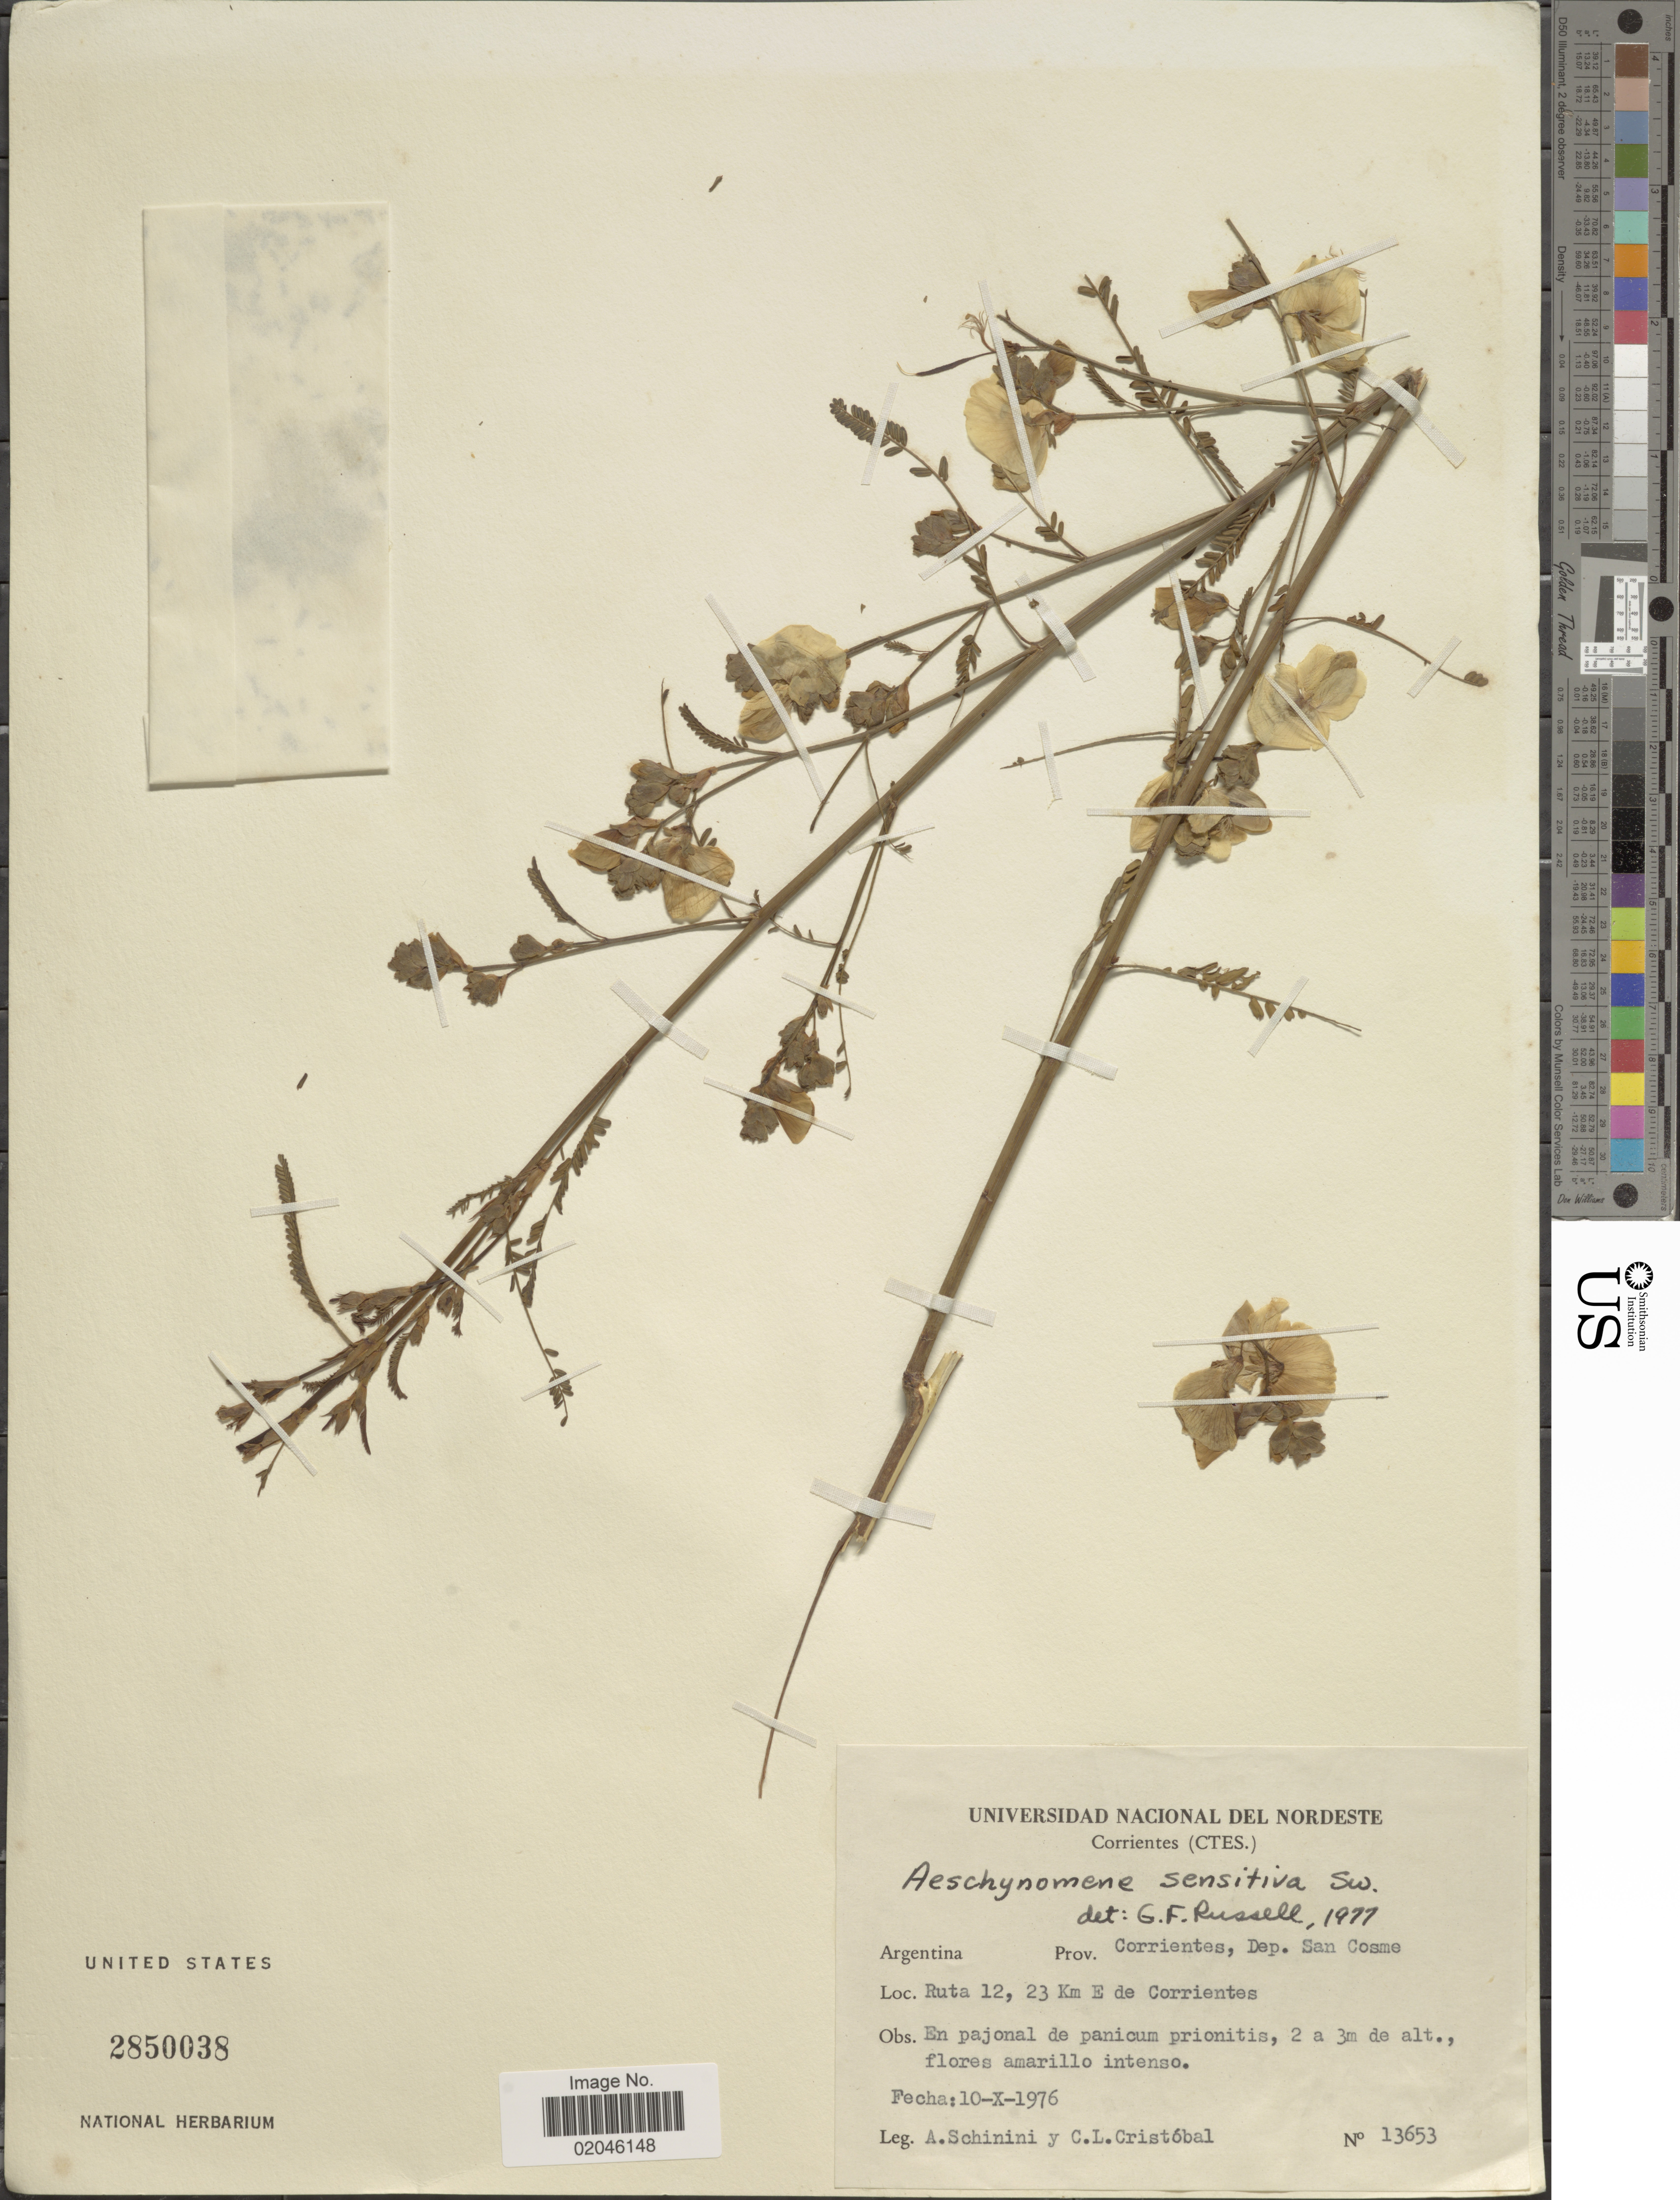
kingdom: Plantae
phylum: Tracheophyta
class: Magnoliopsida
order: Fabales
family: Fabaceae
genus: Aeschynomene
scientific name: Aeschynomene sensitiva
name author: Sw.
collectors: A. Schinini & C. L. Cristóbal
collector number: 13653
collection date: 1976-10-10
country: Argentina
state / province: Corrientes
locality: Dep. San Cosme, Ruta 12, 23 Km E de Corrientes, en pajonal de panicum prionitis.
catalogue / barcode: US 2850038